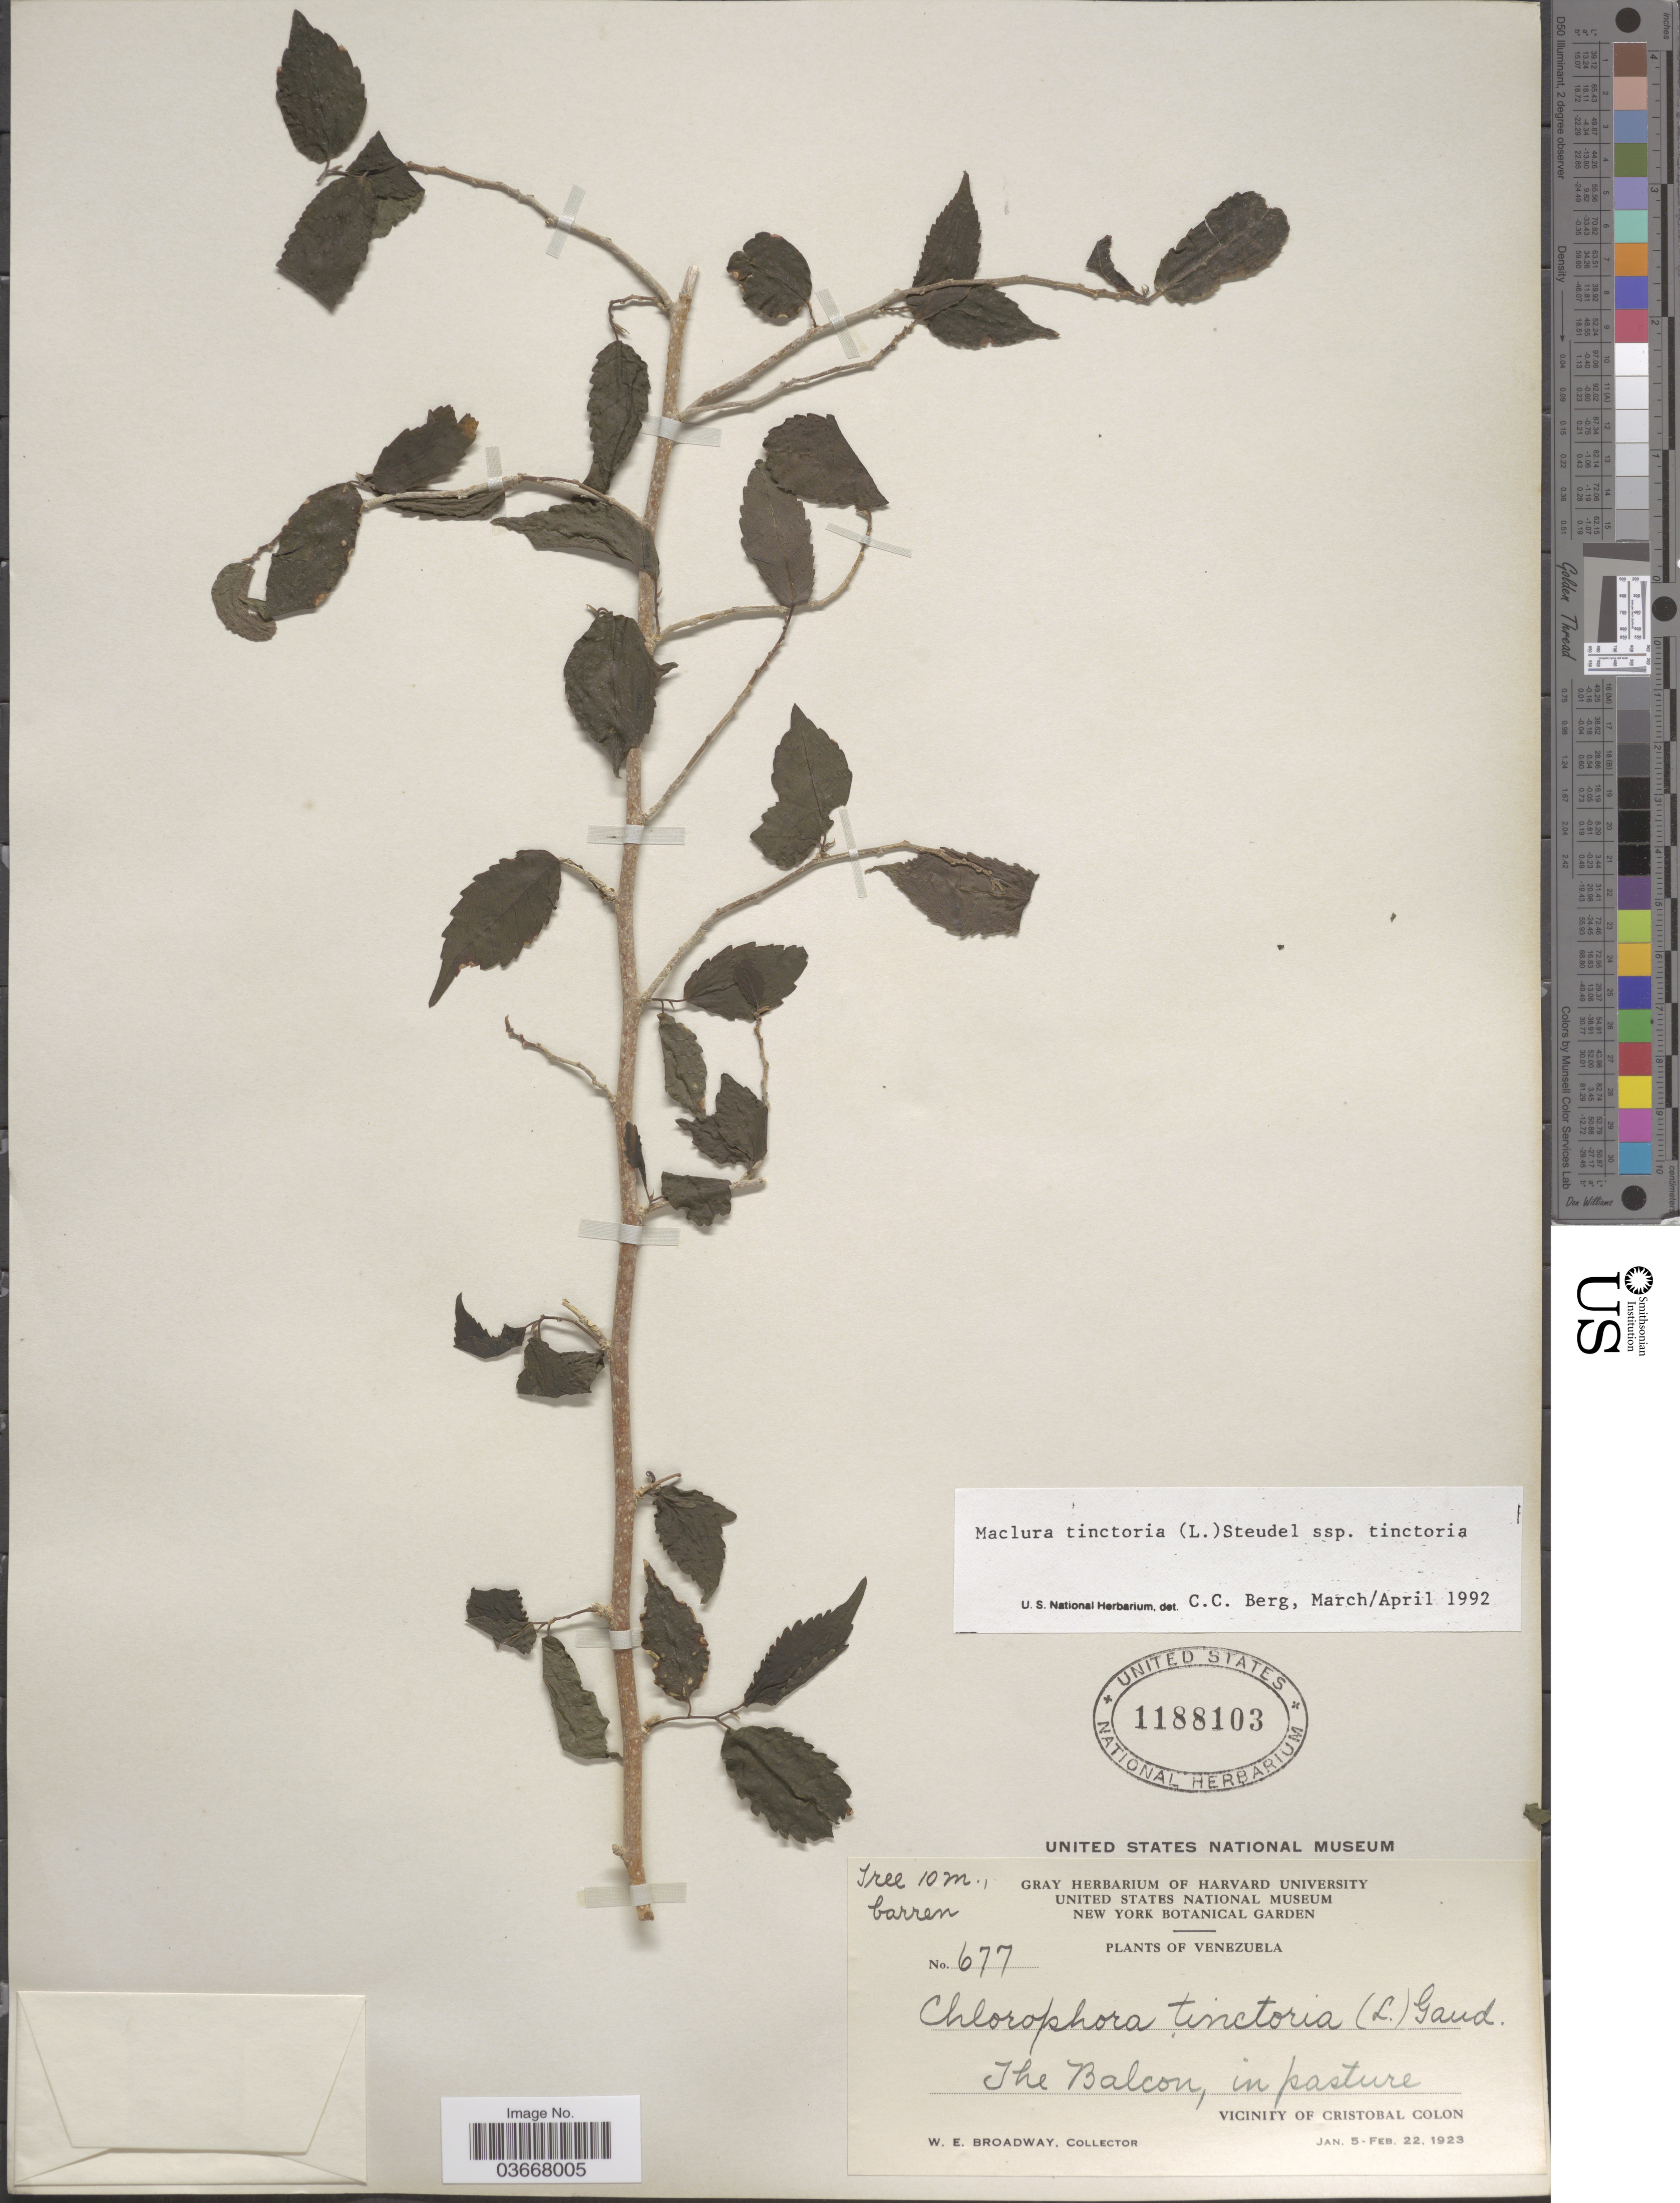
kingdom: Plantae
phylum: Tracheophyta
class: Magnoliopsida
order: Rosales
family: Moraceae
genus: Maclura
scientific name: Maclura tinctoria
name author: (L.) D. Don ex Steud.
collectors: W. E. Broadway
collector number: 677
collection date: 1923-01-05/1923-02-22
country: Venezuela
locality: The Balcon. Vicinity of Cristobal Colon.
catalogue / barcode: US 1188103